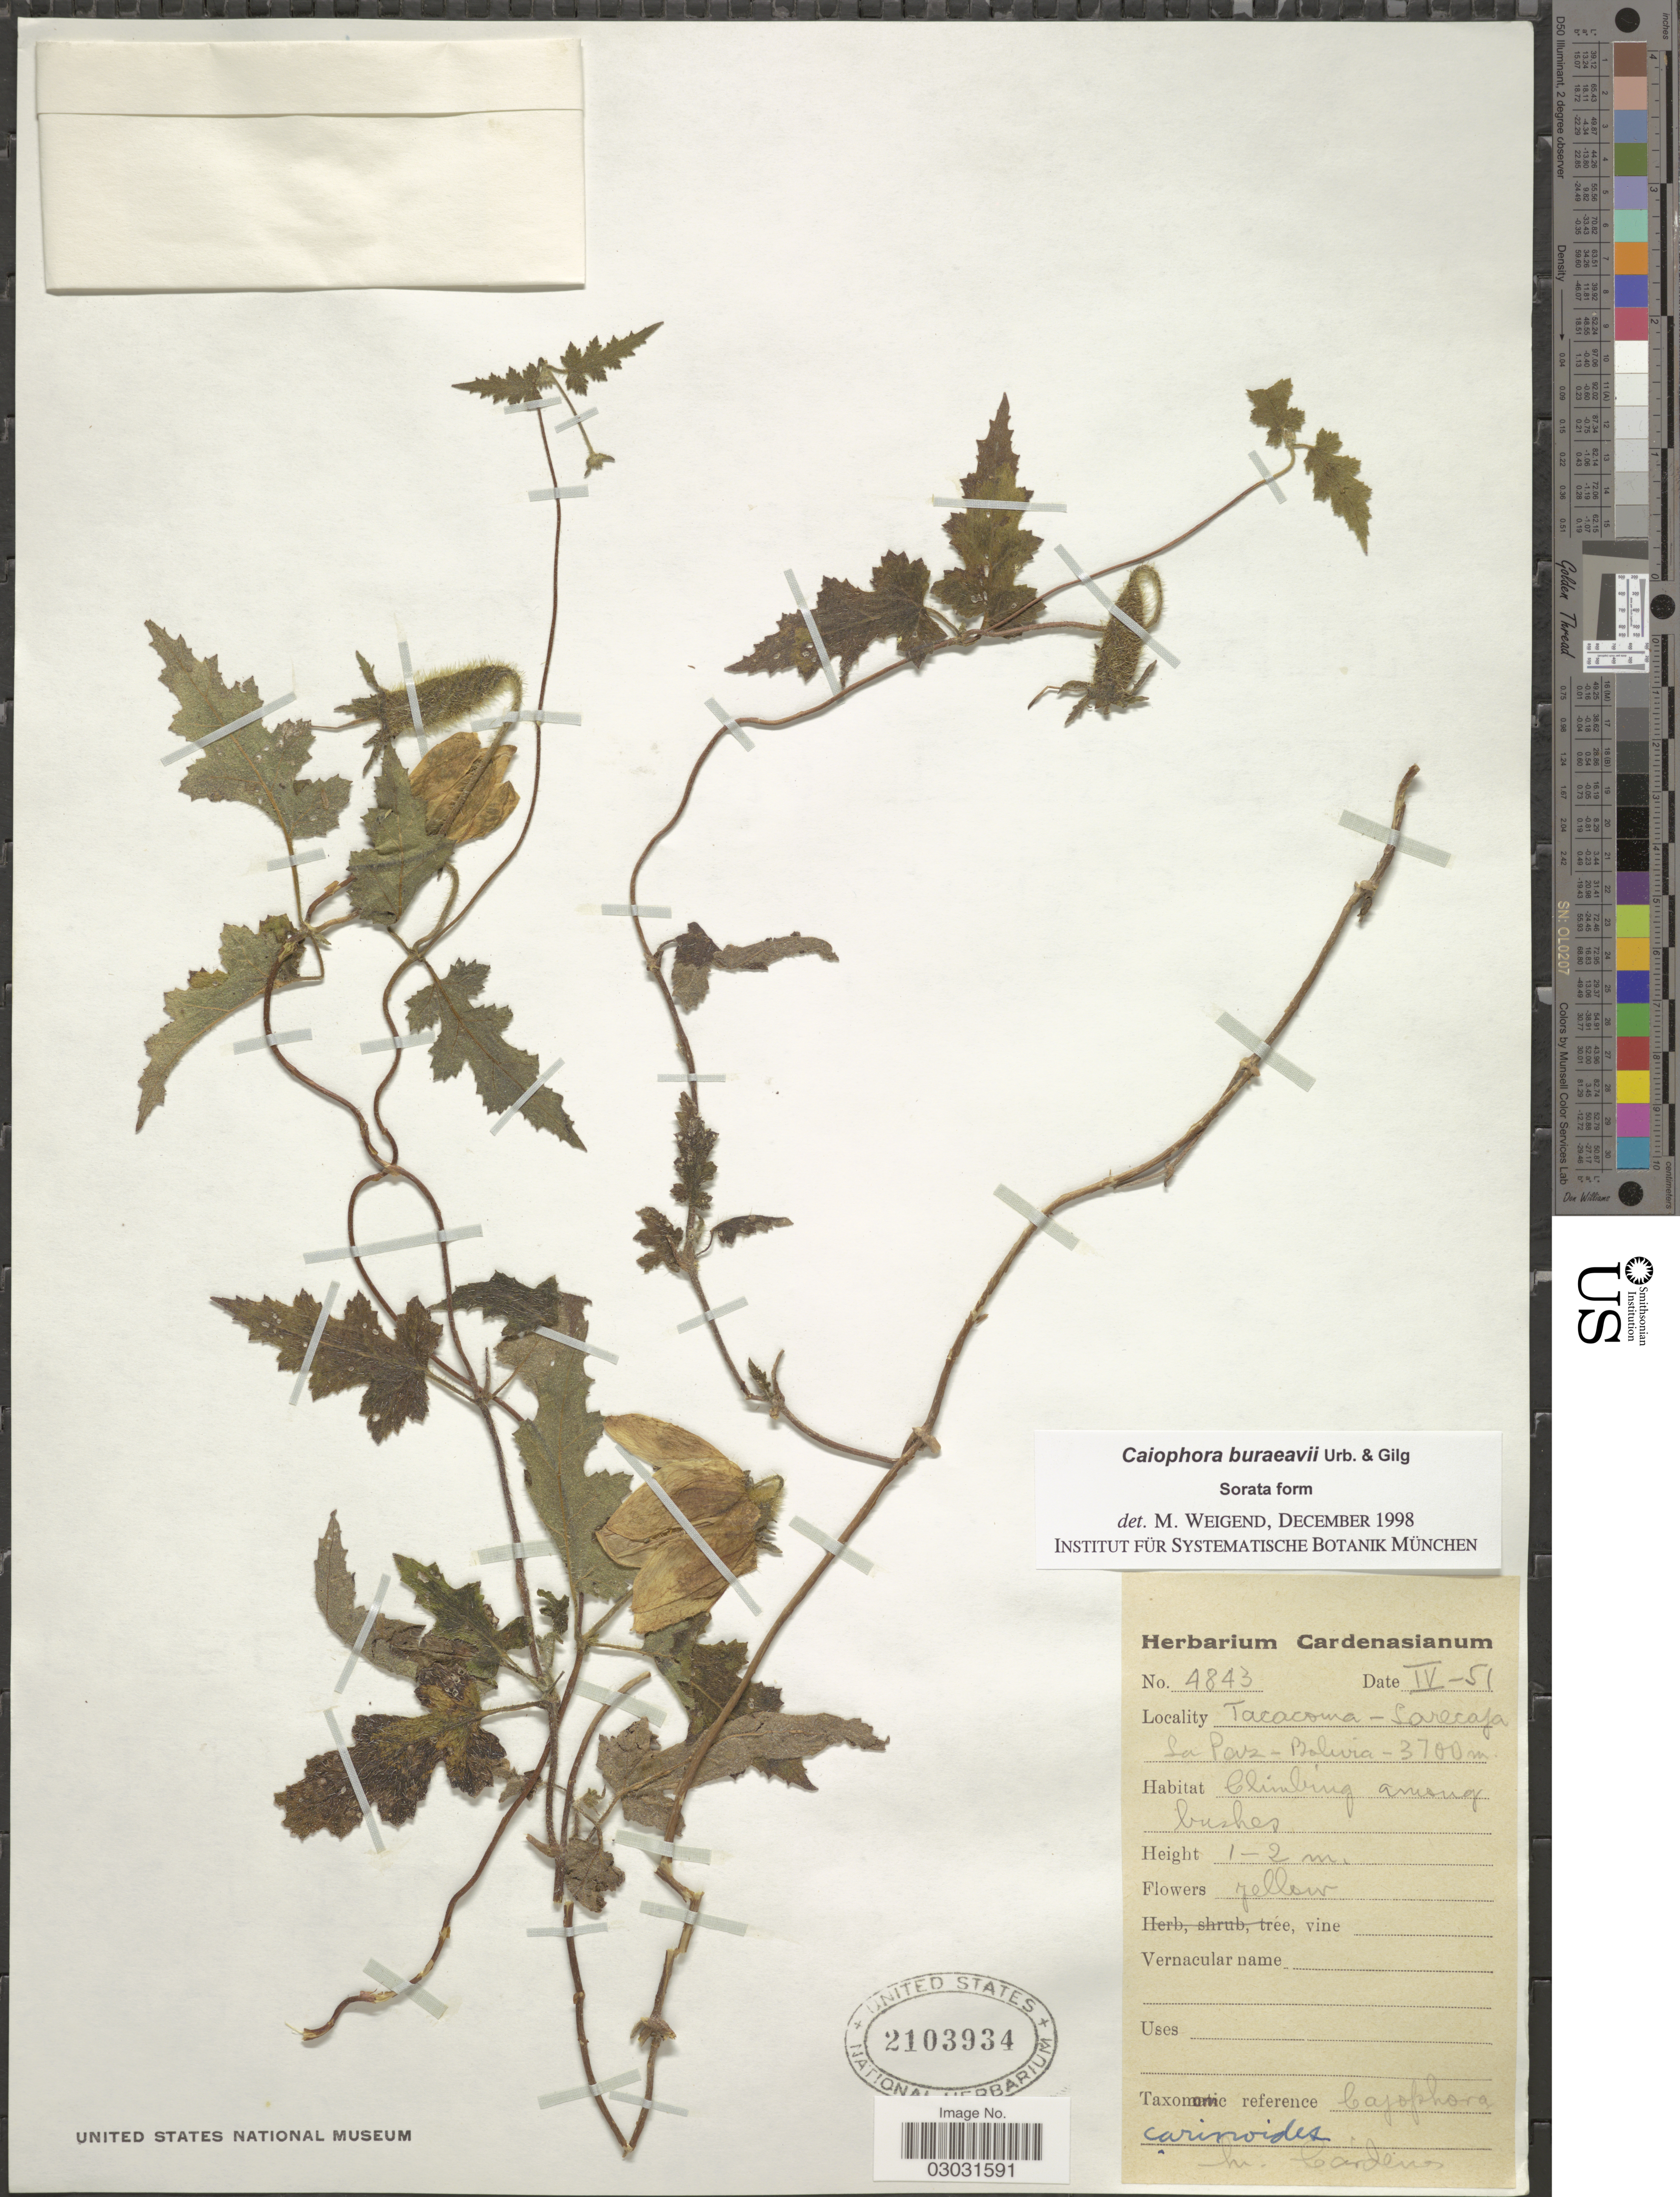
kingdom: Plantae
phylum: Tracheophyta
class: Magnoliopsida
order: Cornales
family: Loasaceae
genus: Caiophora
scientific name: Caiophora buraeavii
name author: Urb. & Gilg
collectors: M. Cárdenas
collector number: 4843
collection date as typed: Transcribed d/m/y: /4/51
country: Bolivia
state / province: La Paz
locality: Tacacoma - Larecaja.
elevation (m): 3700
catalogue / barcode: US 2103934